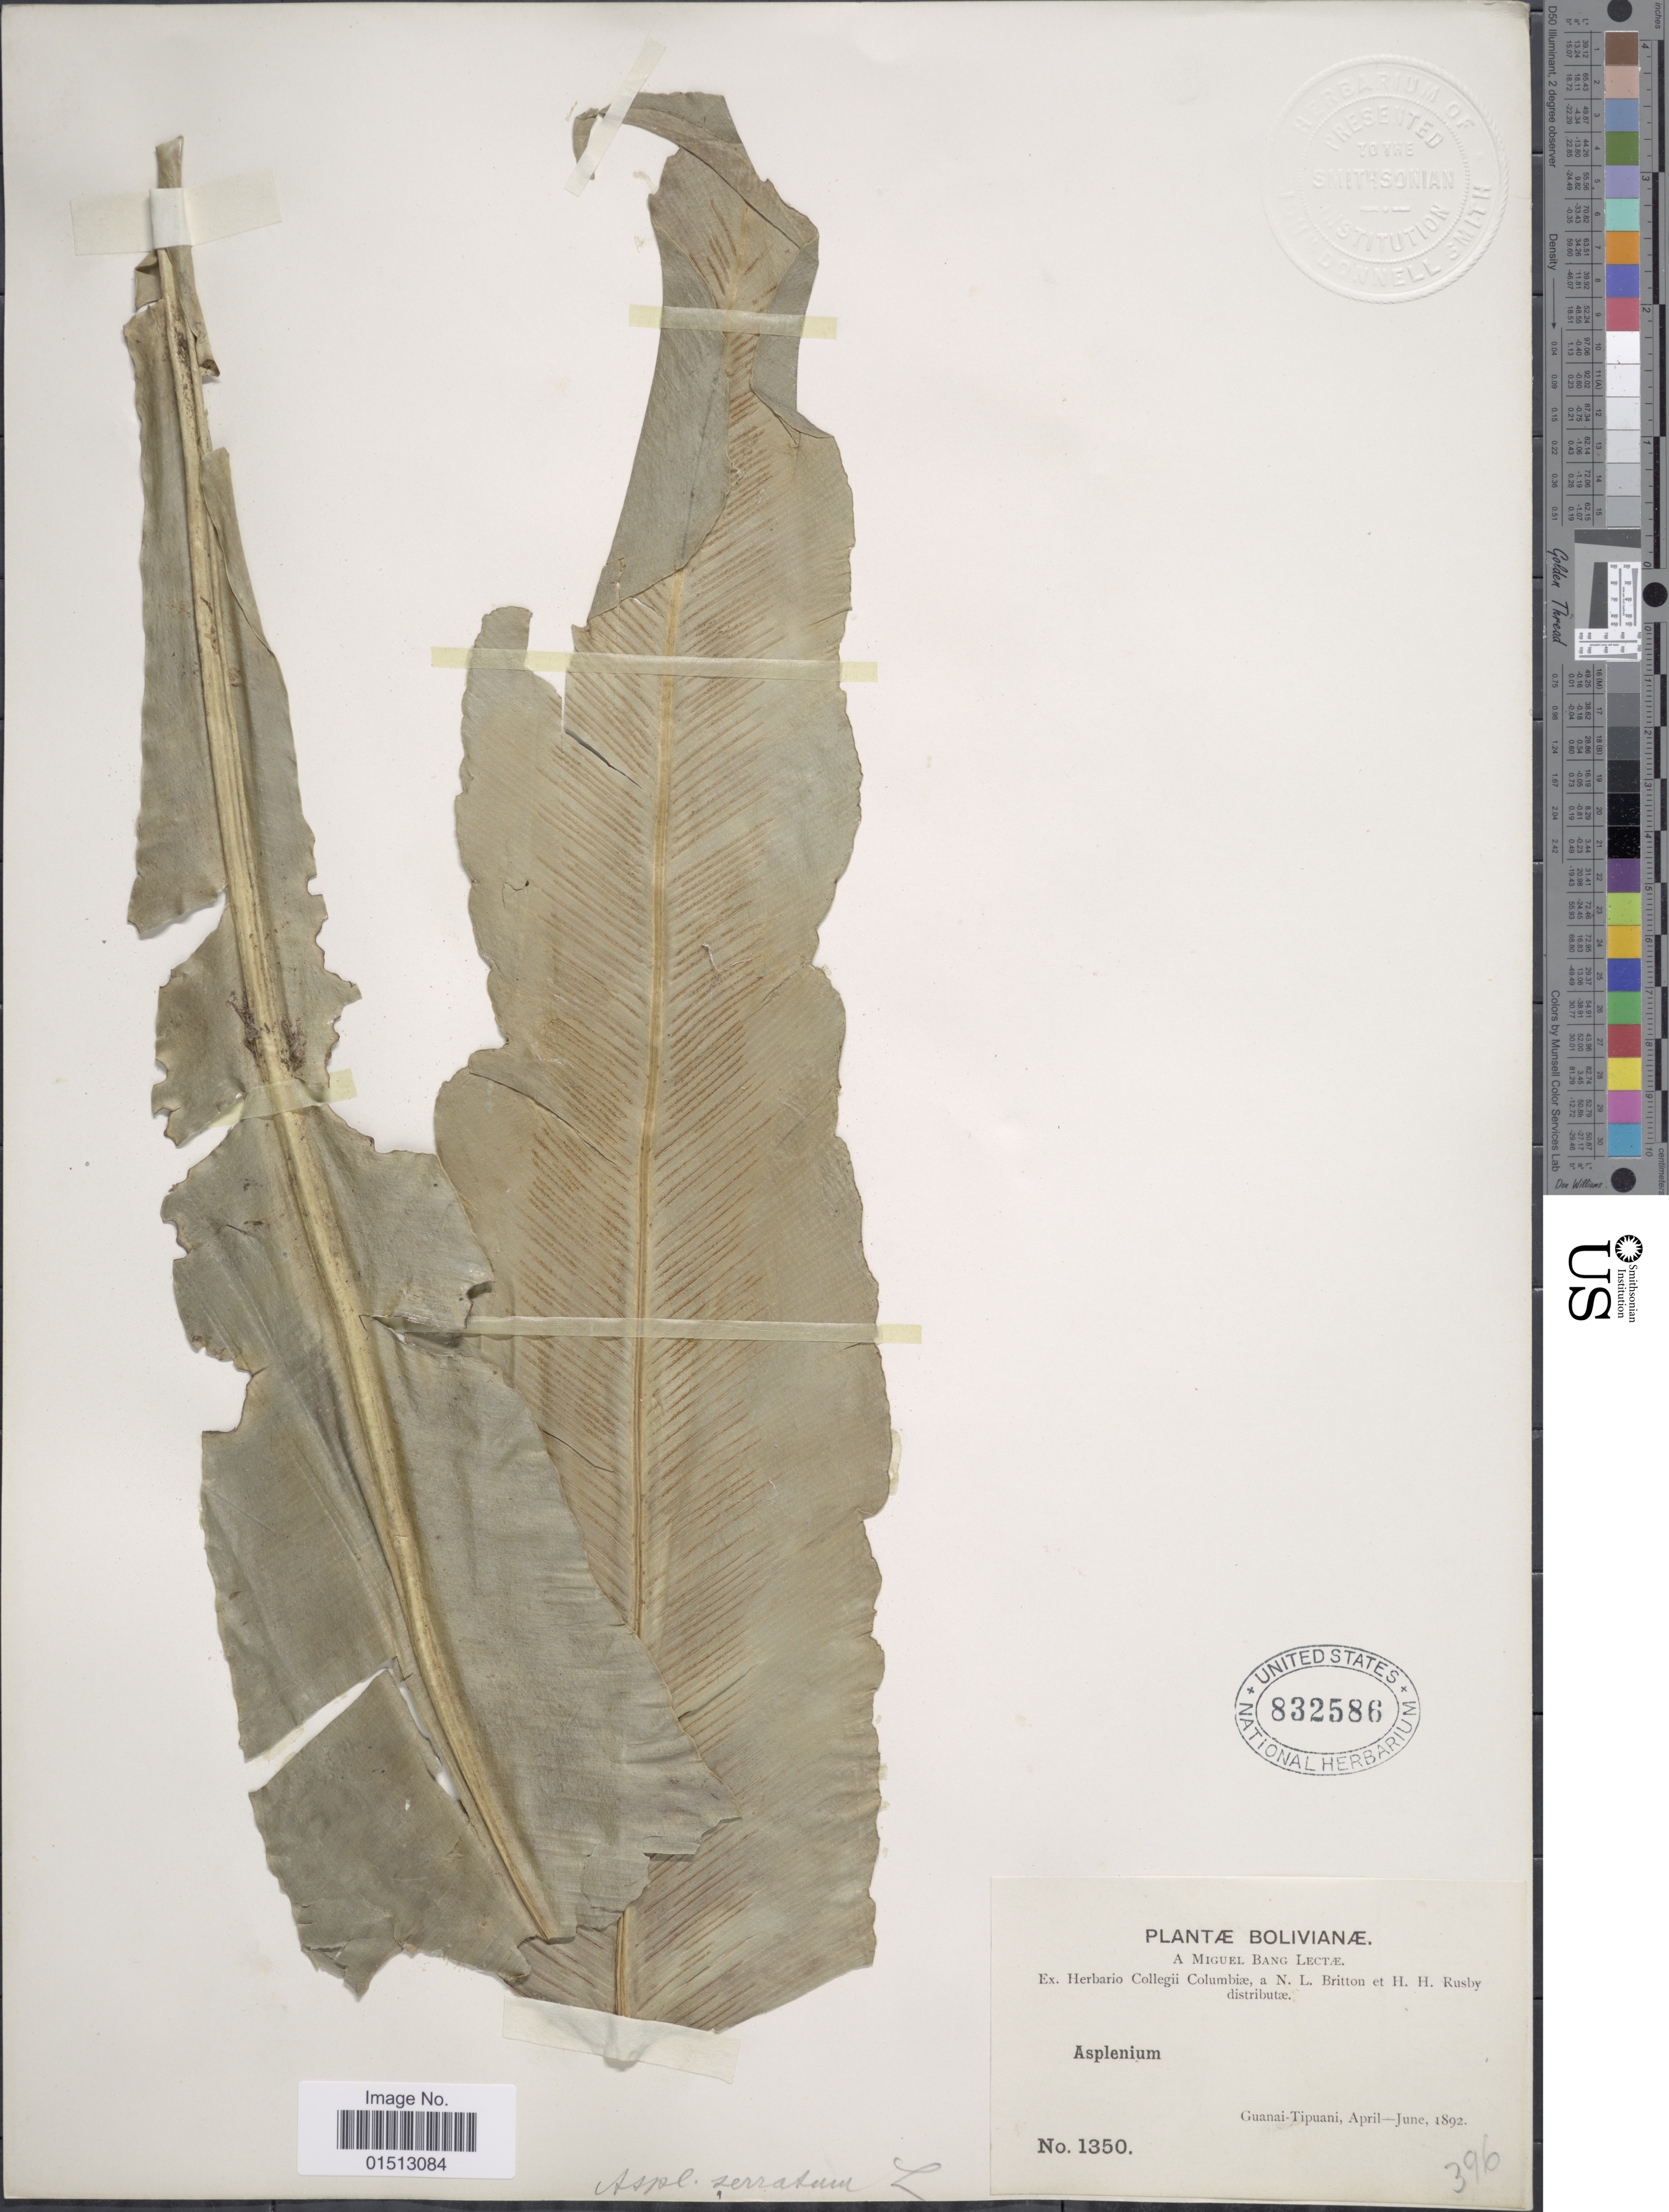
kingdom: Plantae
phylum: Tracheophyta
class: Polypodiopsida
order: Polypodiales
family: Aspleniaceae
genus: Asplenium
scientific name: Asplenium serratum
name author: L.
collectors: M. Bang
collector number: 1350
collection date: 1892-04/1892-06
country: Bolivia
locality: Guanai-Tipuani.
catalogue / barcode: US 832586